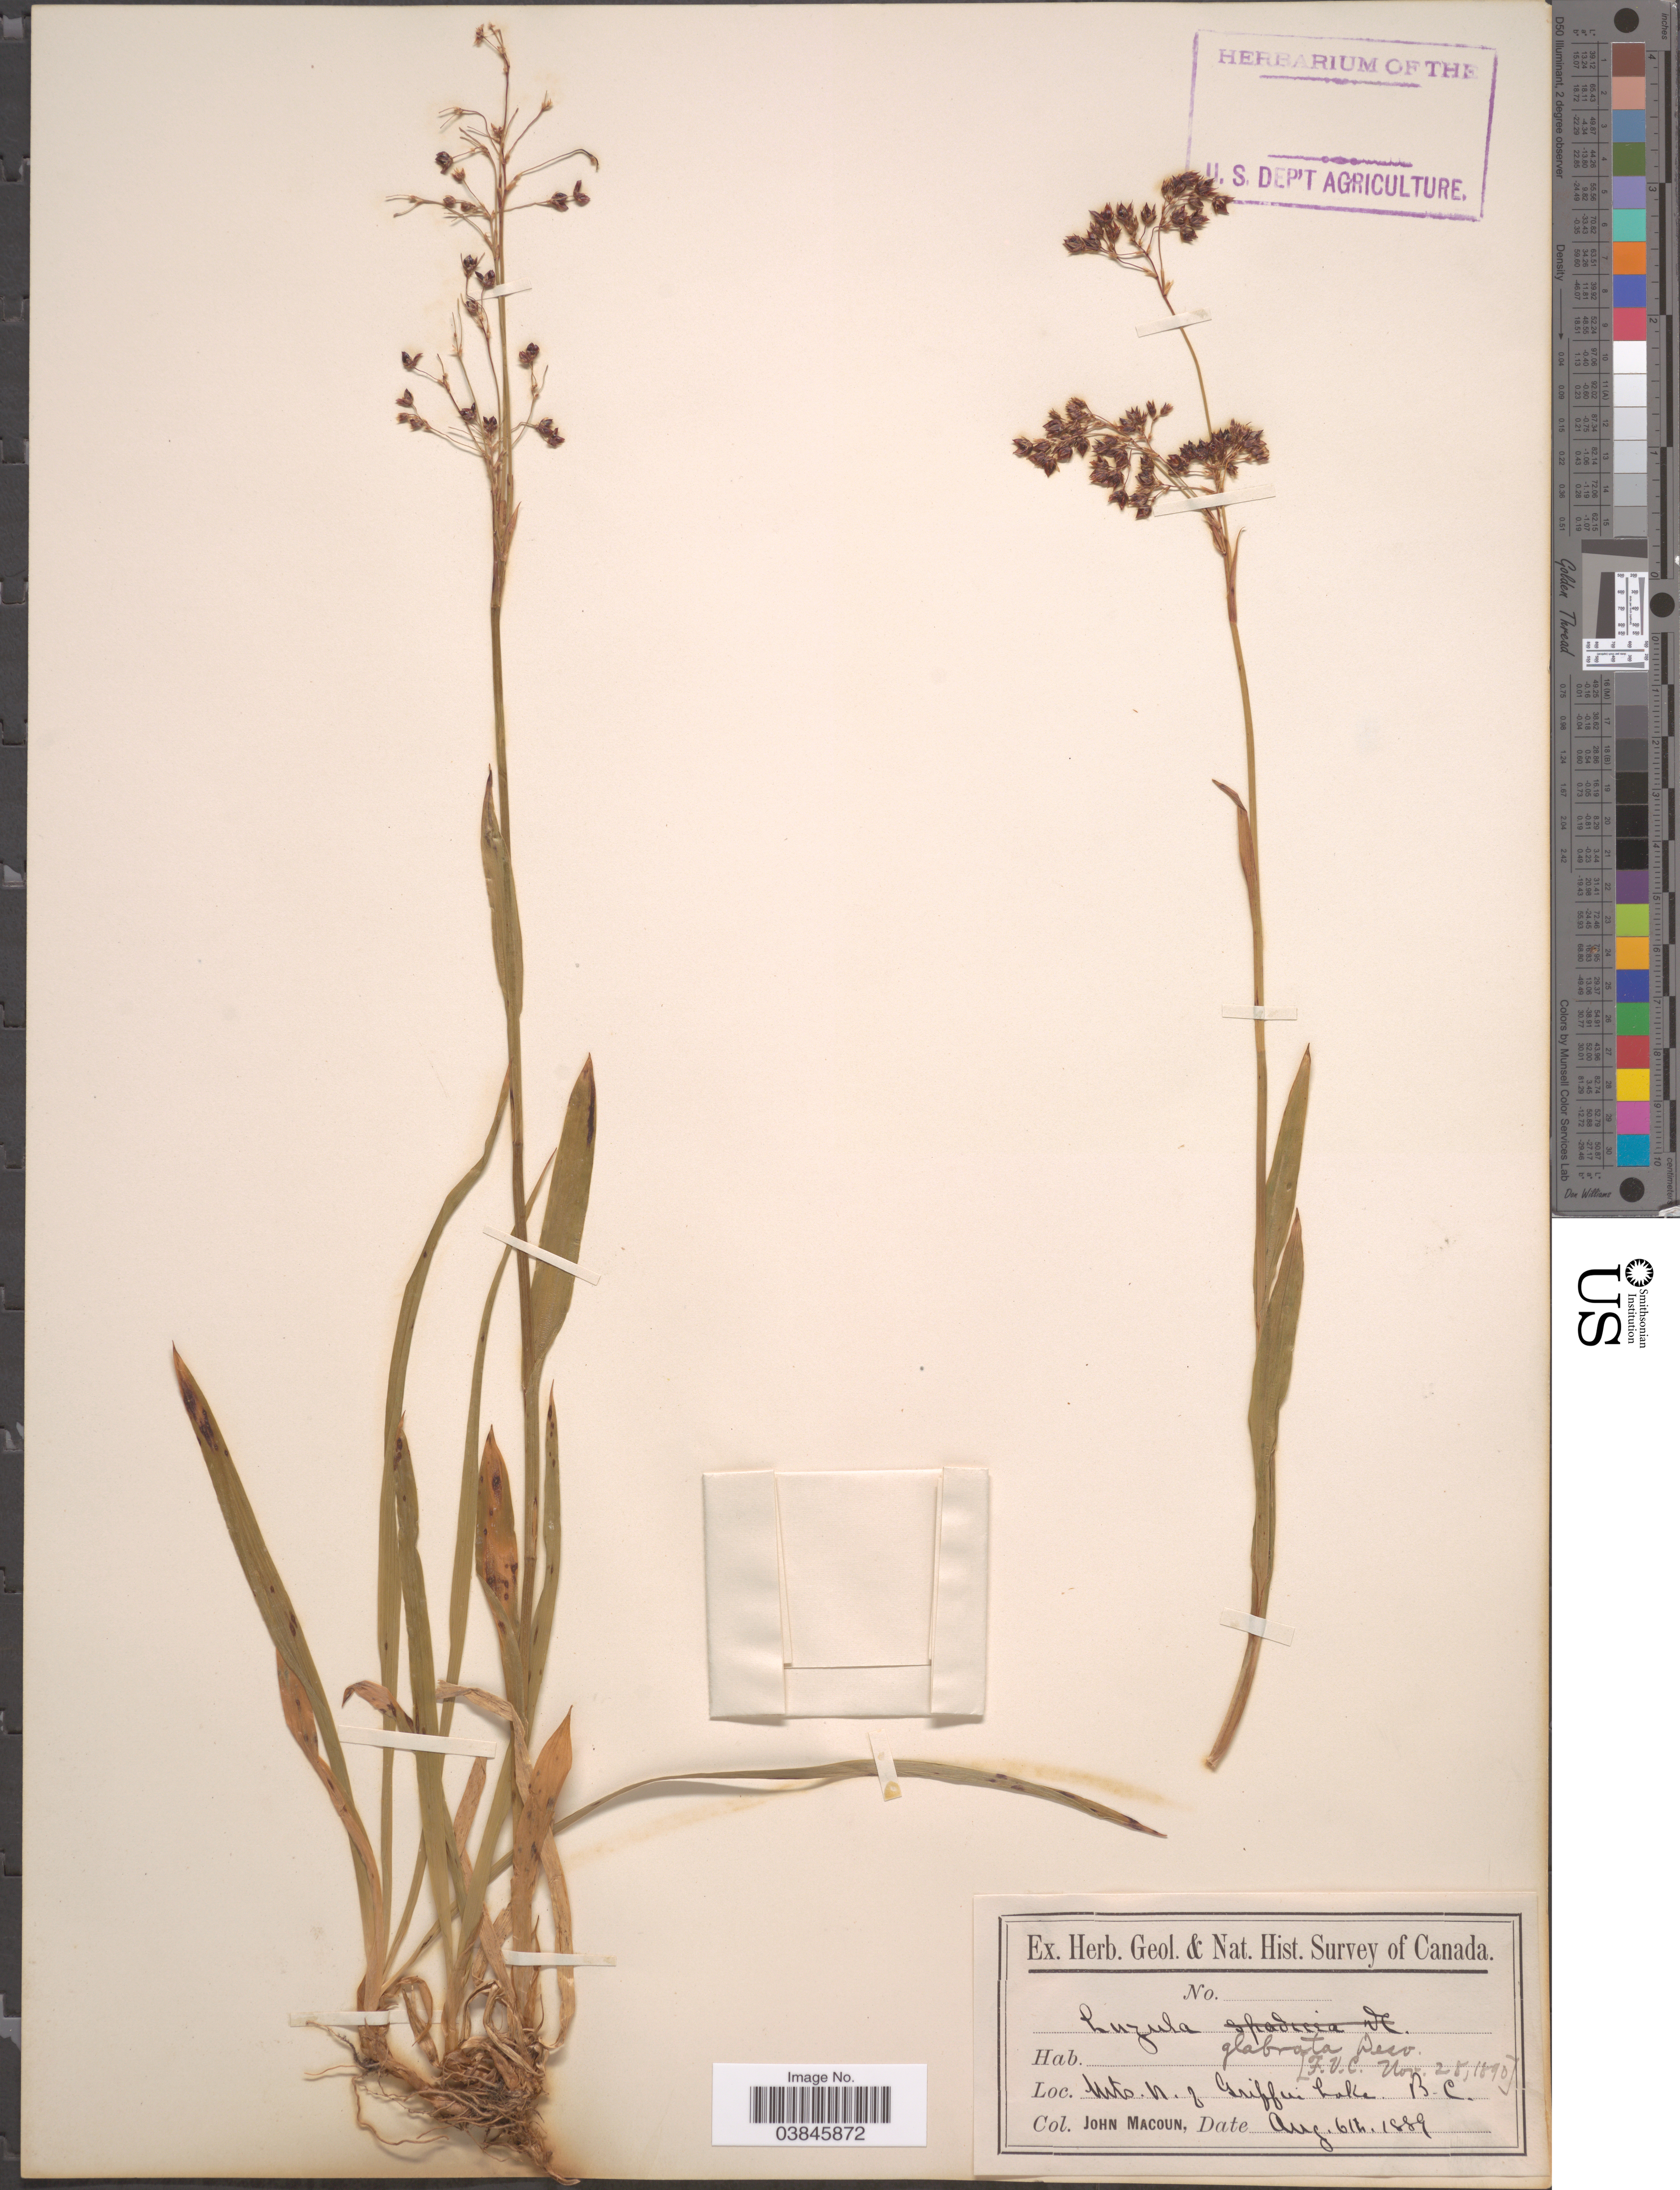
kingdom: Plantae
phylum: Tracheophyta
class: Liliopsida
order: Poales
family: Juncaceae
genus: Luzula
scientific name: Luzula glabrata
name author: (Hoppe) Desv.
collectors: J. Macoun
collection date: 1889-08-06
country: Canada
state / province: British Columbia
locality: Mts. N. of Griffin lake.